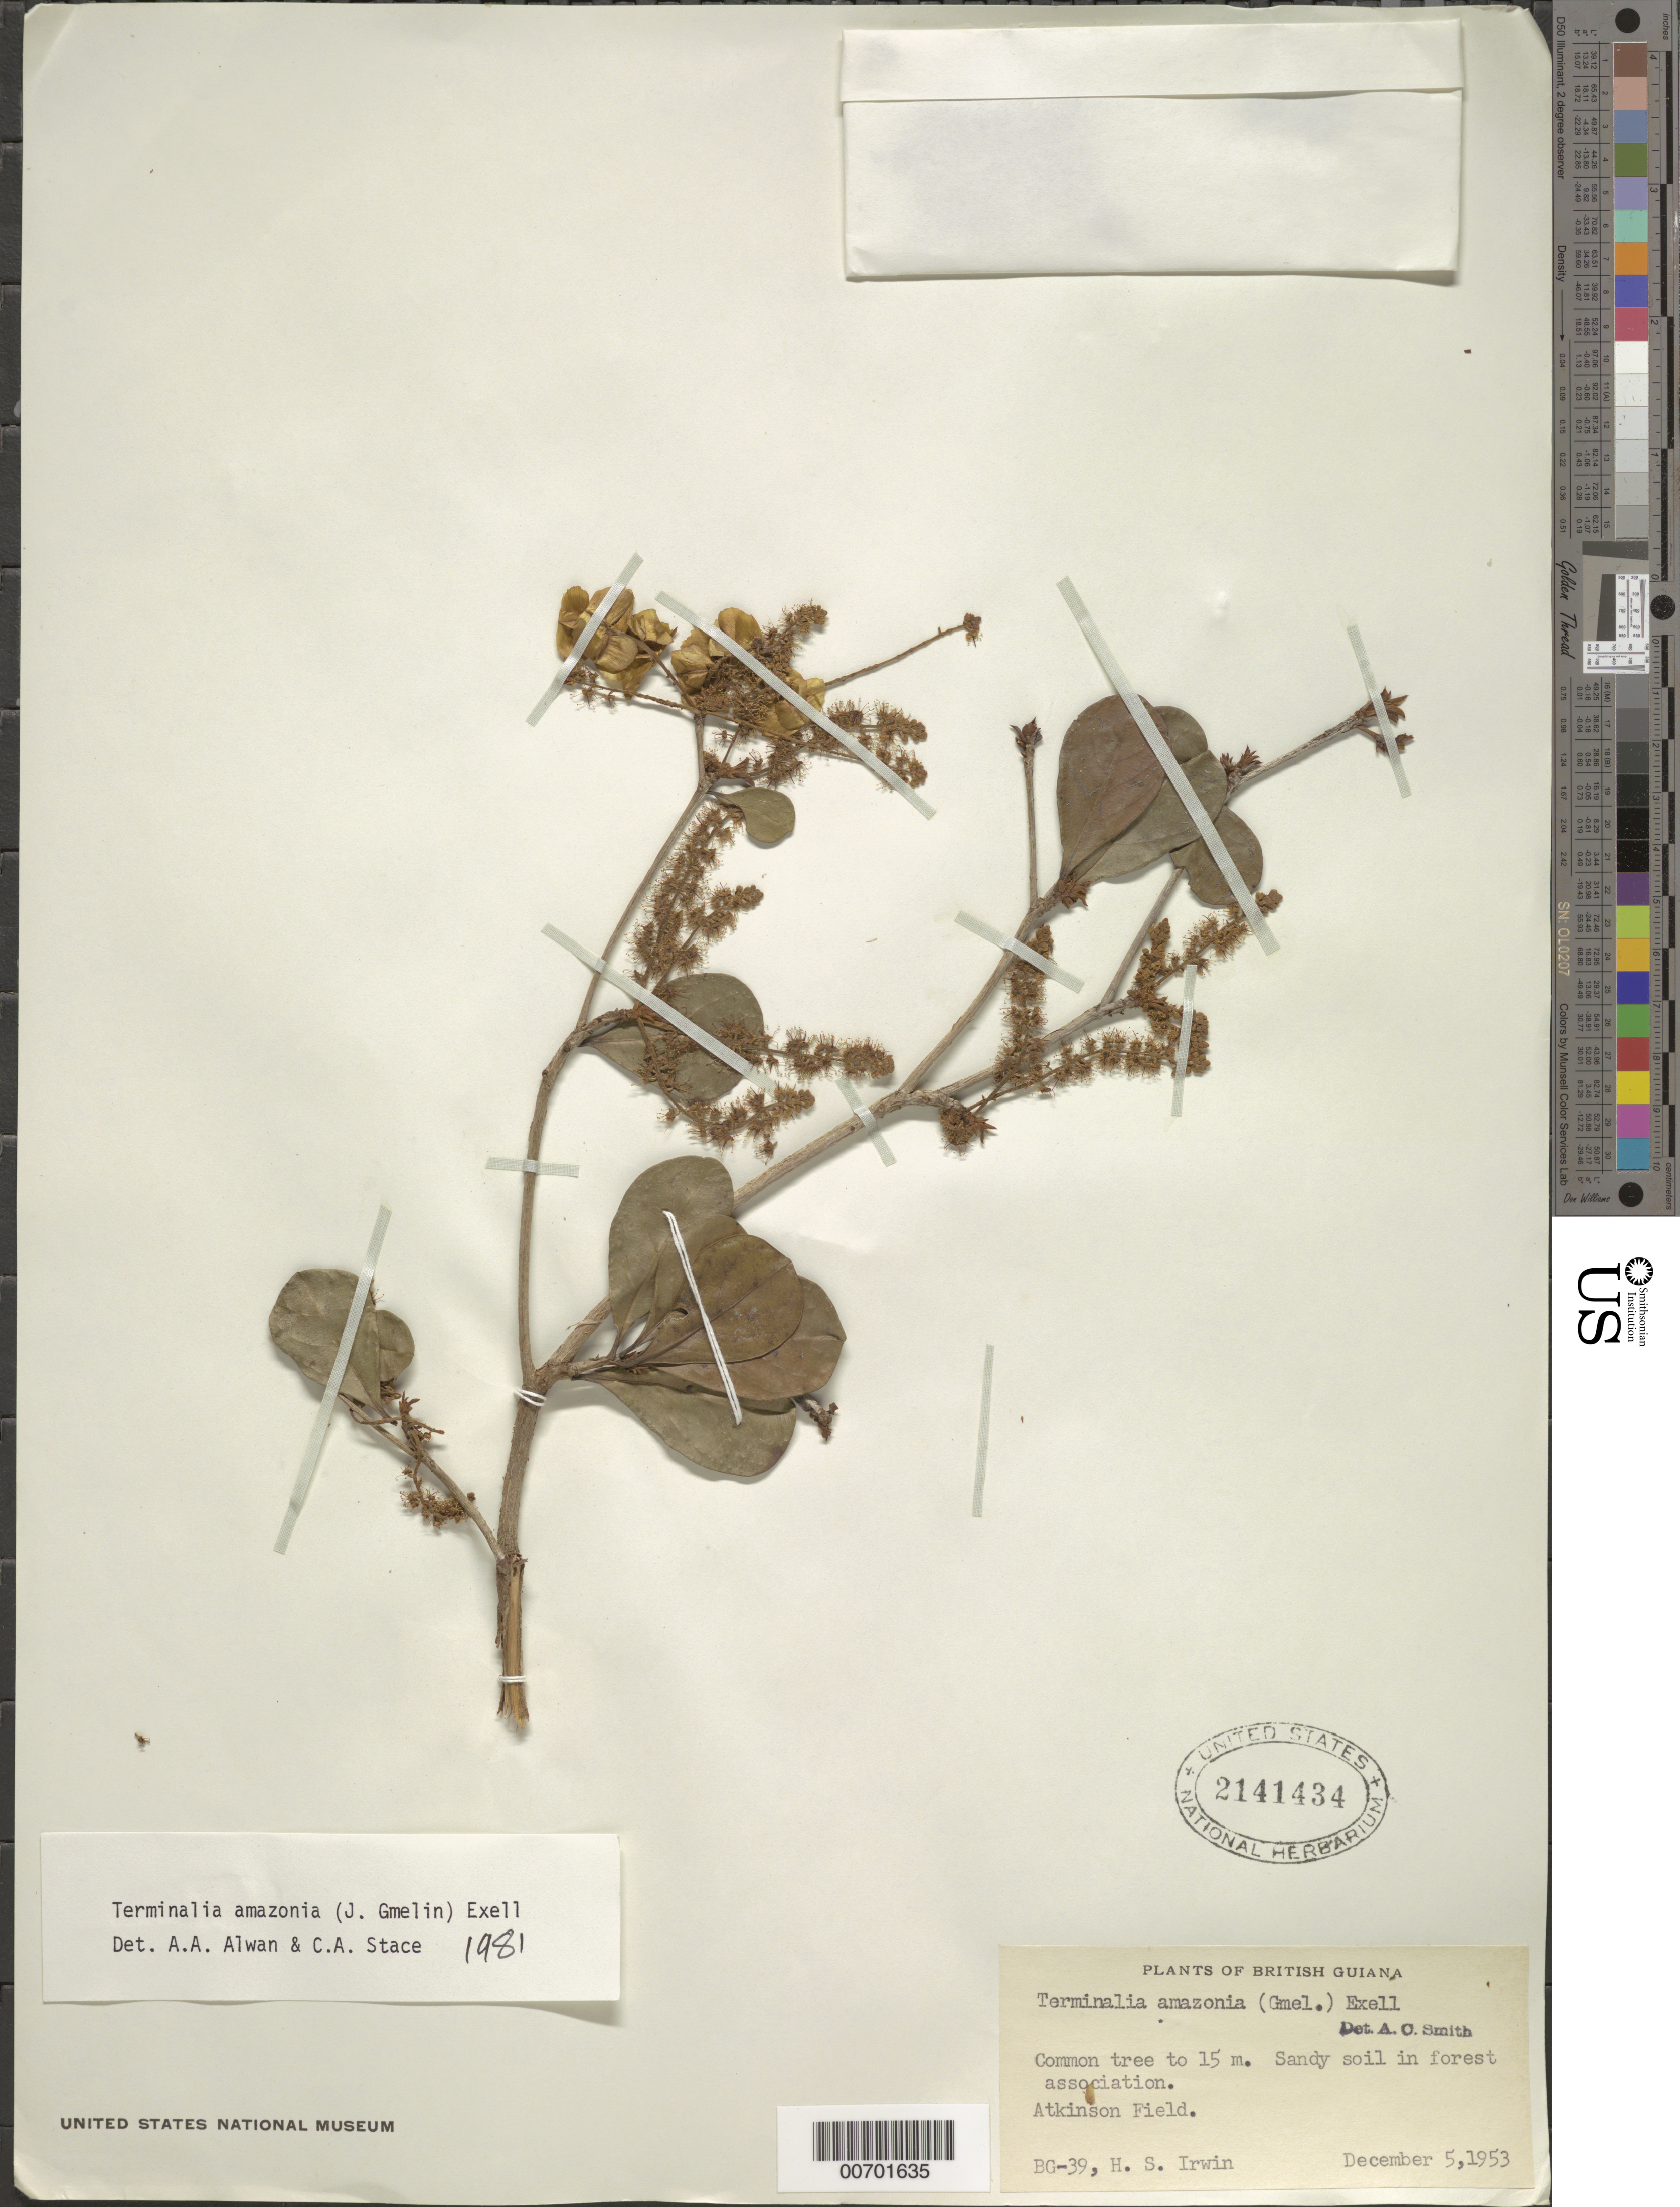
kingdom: Plantae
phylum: Tracheophyta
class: Magnoliopsida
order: Myrtales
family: Combretaceae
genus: Terminalia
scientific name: Terminalia amazonia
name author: (J.F. Gmel.) Exell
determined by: Alwan, A. R.; Stace, C. A.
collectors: H. Irwin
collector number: BG 39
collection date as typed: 5-Dec-53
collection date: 1953-12-05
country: Guyana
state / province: Demerara-Mahaica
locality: Atkinson Field, 20 mi. S of Georgetown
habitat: Sandy soil, in forest association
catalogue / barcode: US 2141434